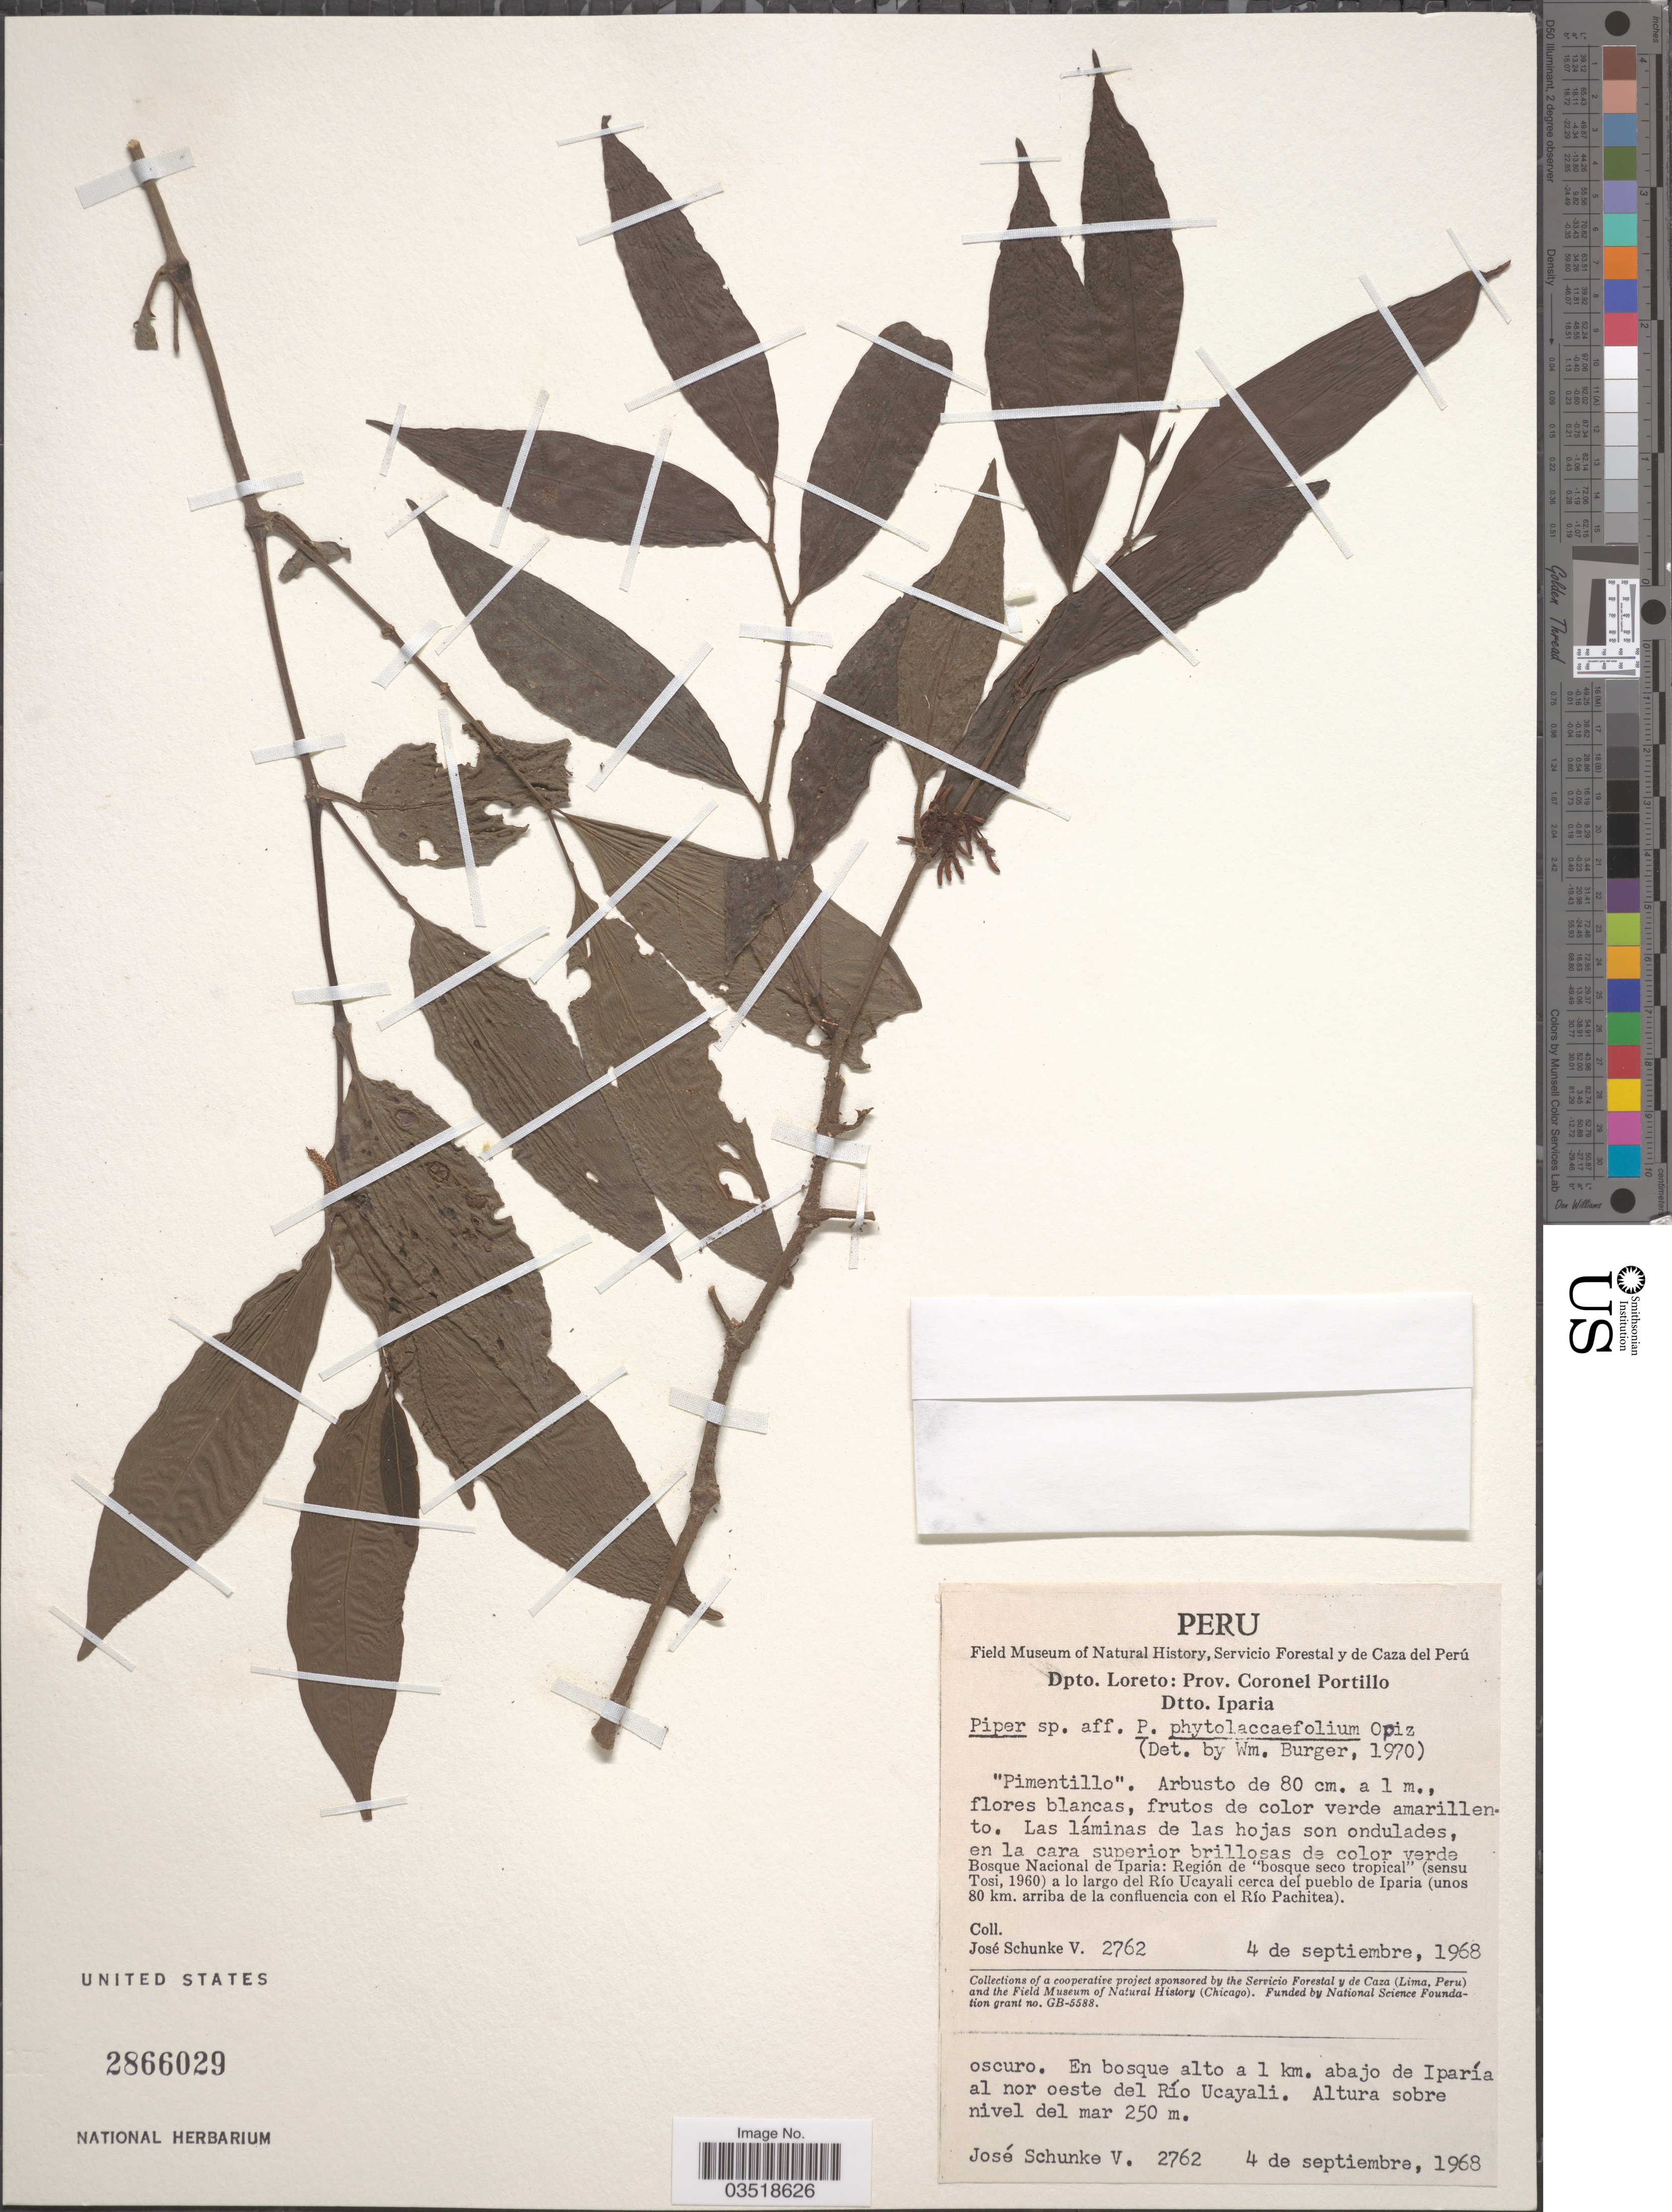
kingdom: Plantae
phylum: Tracheophyta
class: Magnoliopsida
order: Piperales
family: Piperaceae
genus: Piper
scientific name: Piper phytolaccifolium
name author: Opiz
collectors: J. Schunke Vigo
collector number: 2762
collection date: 1968-09-04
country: Peru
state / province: Loreto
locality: Dpto. Loreto. Coronel Portillo. Dtto. Iparia. Bosque Nacional de Iparia: Región de "bosque seco tropical" (sensu Tosi, 1960) a lo largo del Río Ucayali cerca del pueblo de Iparia (unos 80 km. arriba de la confluencia con el Río Pachitea). En bosque alto a 1 km. abajo de Iparía al nor oeste del Río Ucayali.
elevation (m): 250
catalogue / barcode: US 2866029